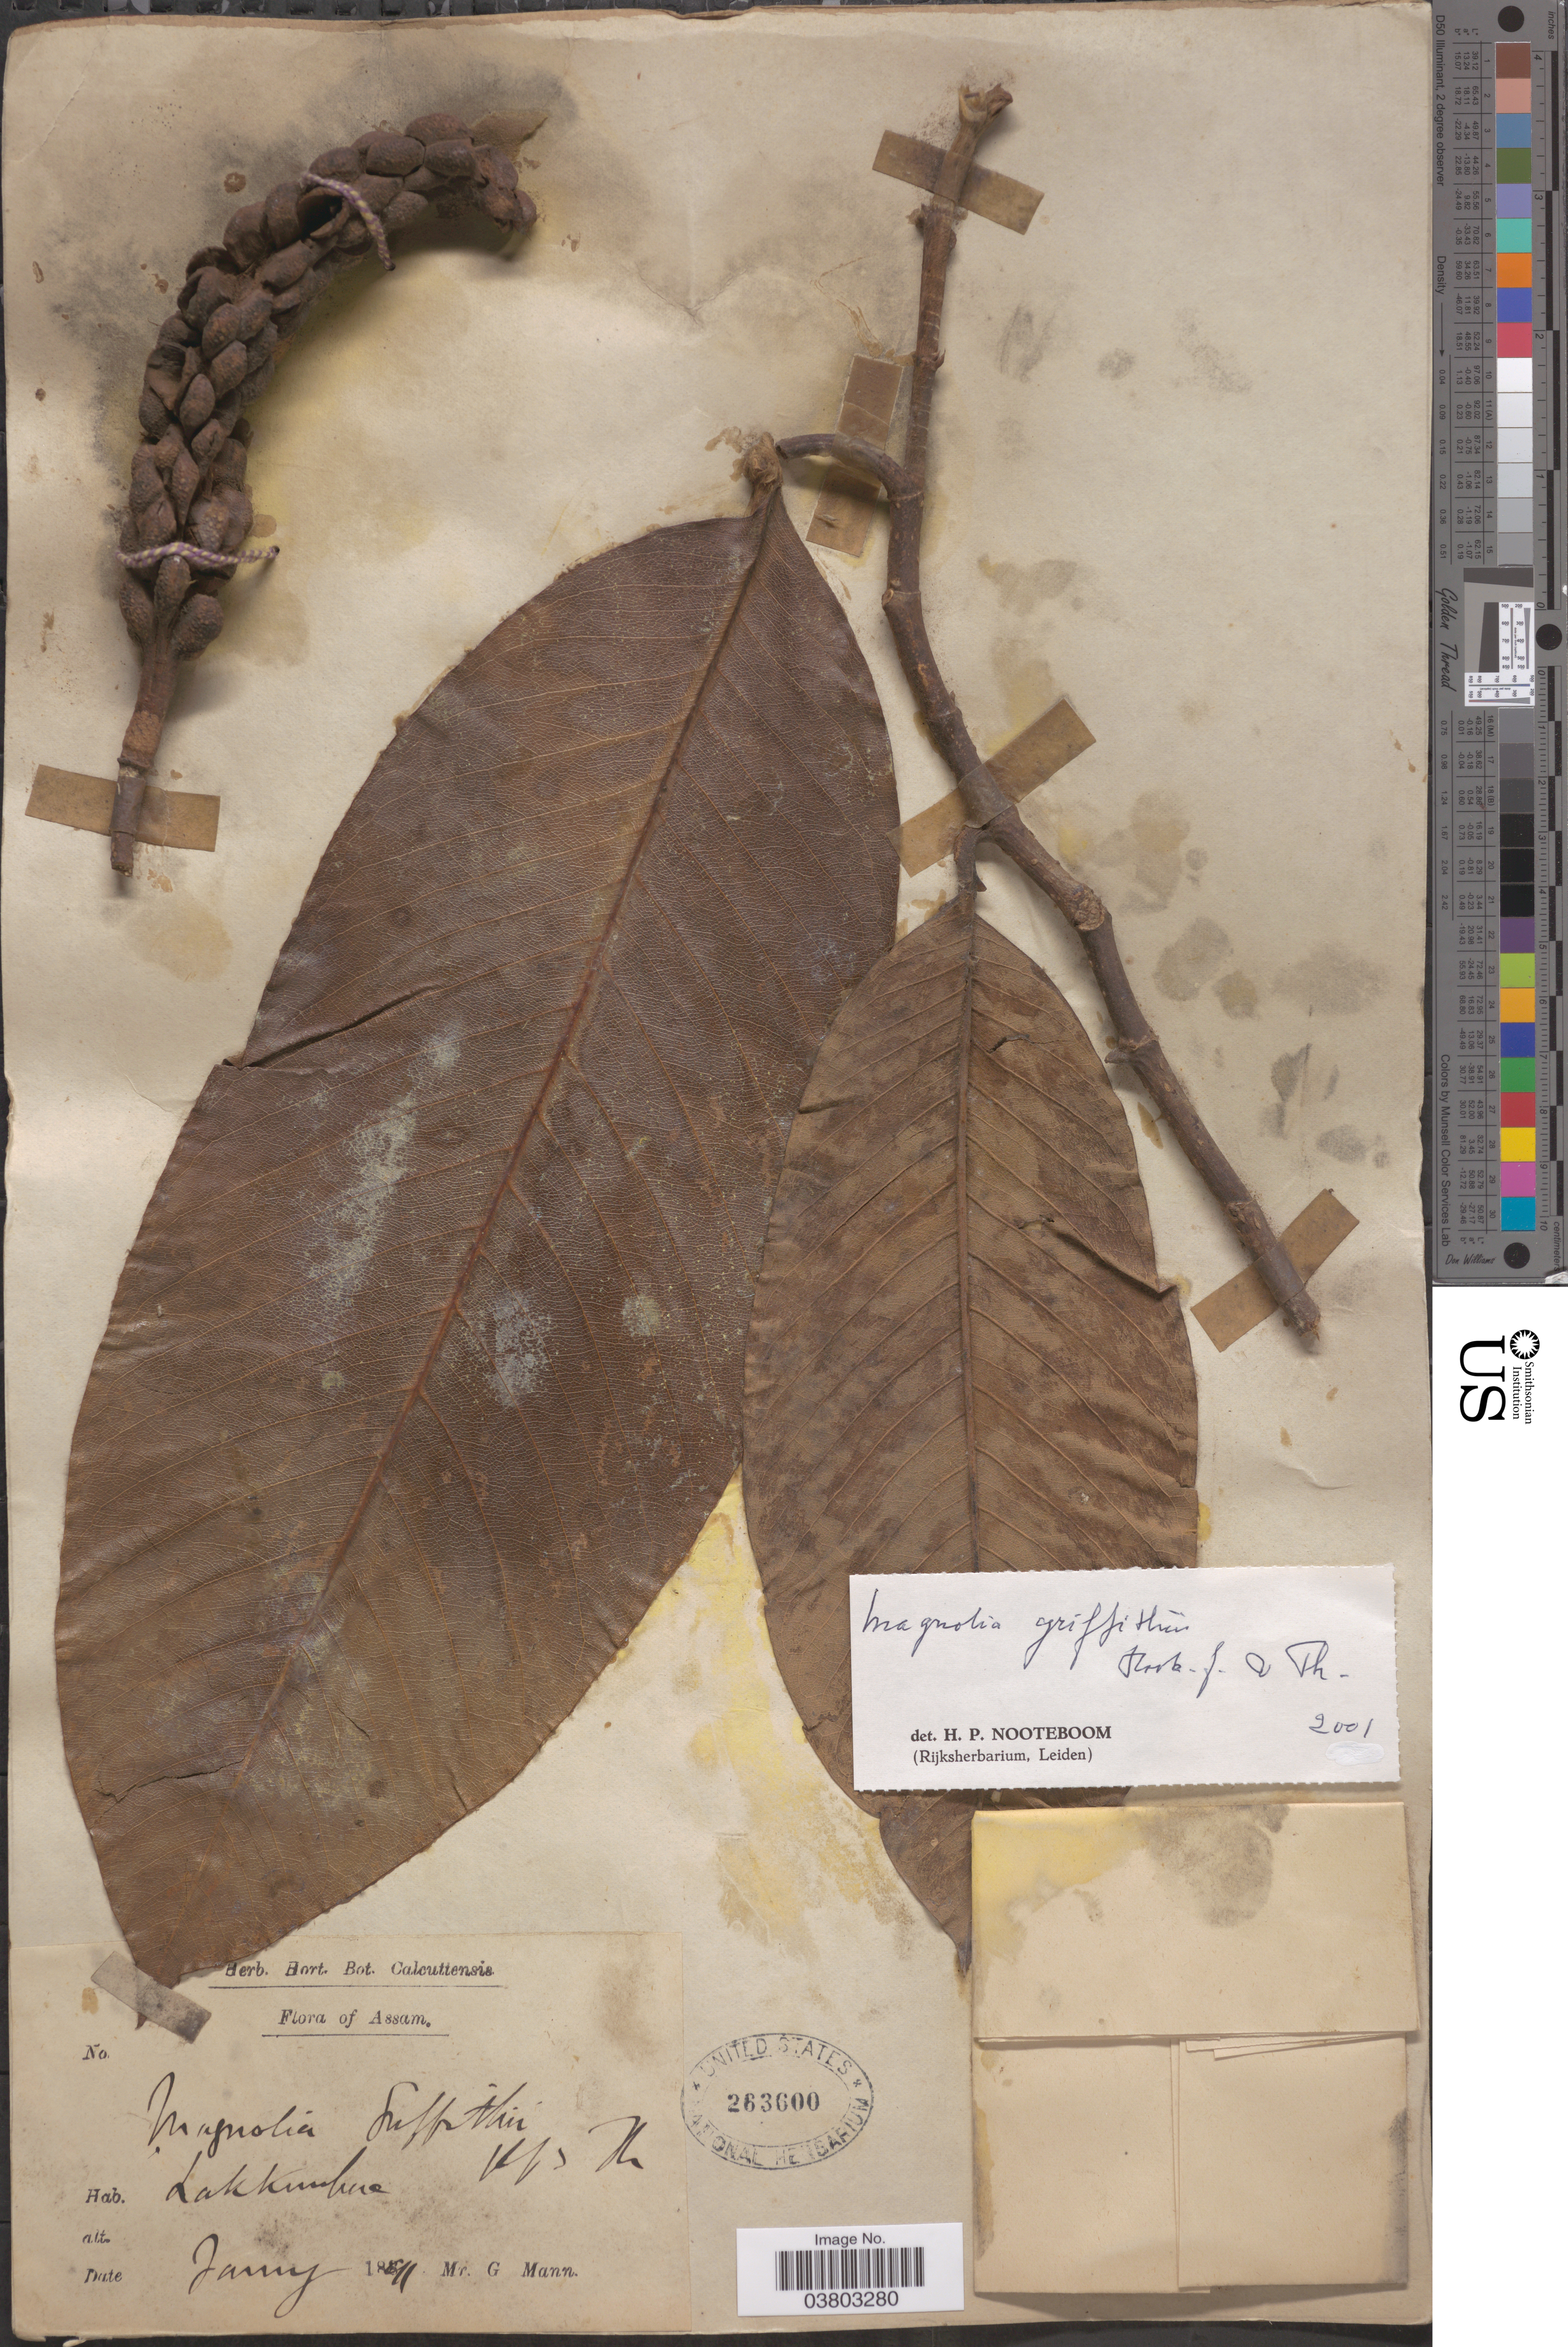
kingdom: Plantae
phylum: Tracheophyta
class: Magnoliopsida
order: Magnoliales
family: Magnoliaceae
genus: Magnolia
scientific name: Magnolia griffithii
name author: Hook. f. & Thomson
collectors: G. Mann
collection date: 1891-06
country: India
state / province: Assam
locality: Lakkunbna.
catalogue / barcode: US 263600